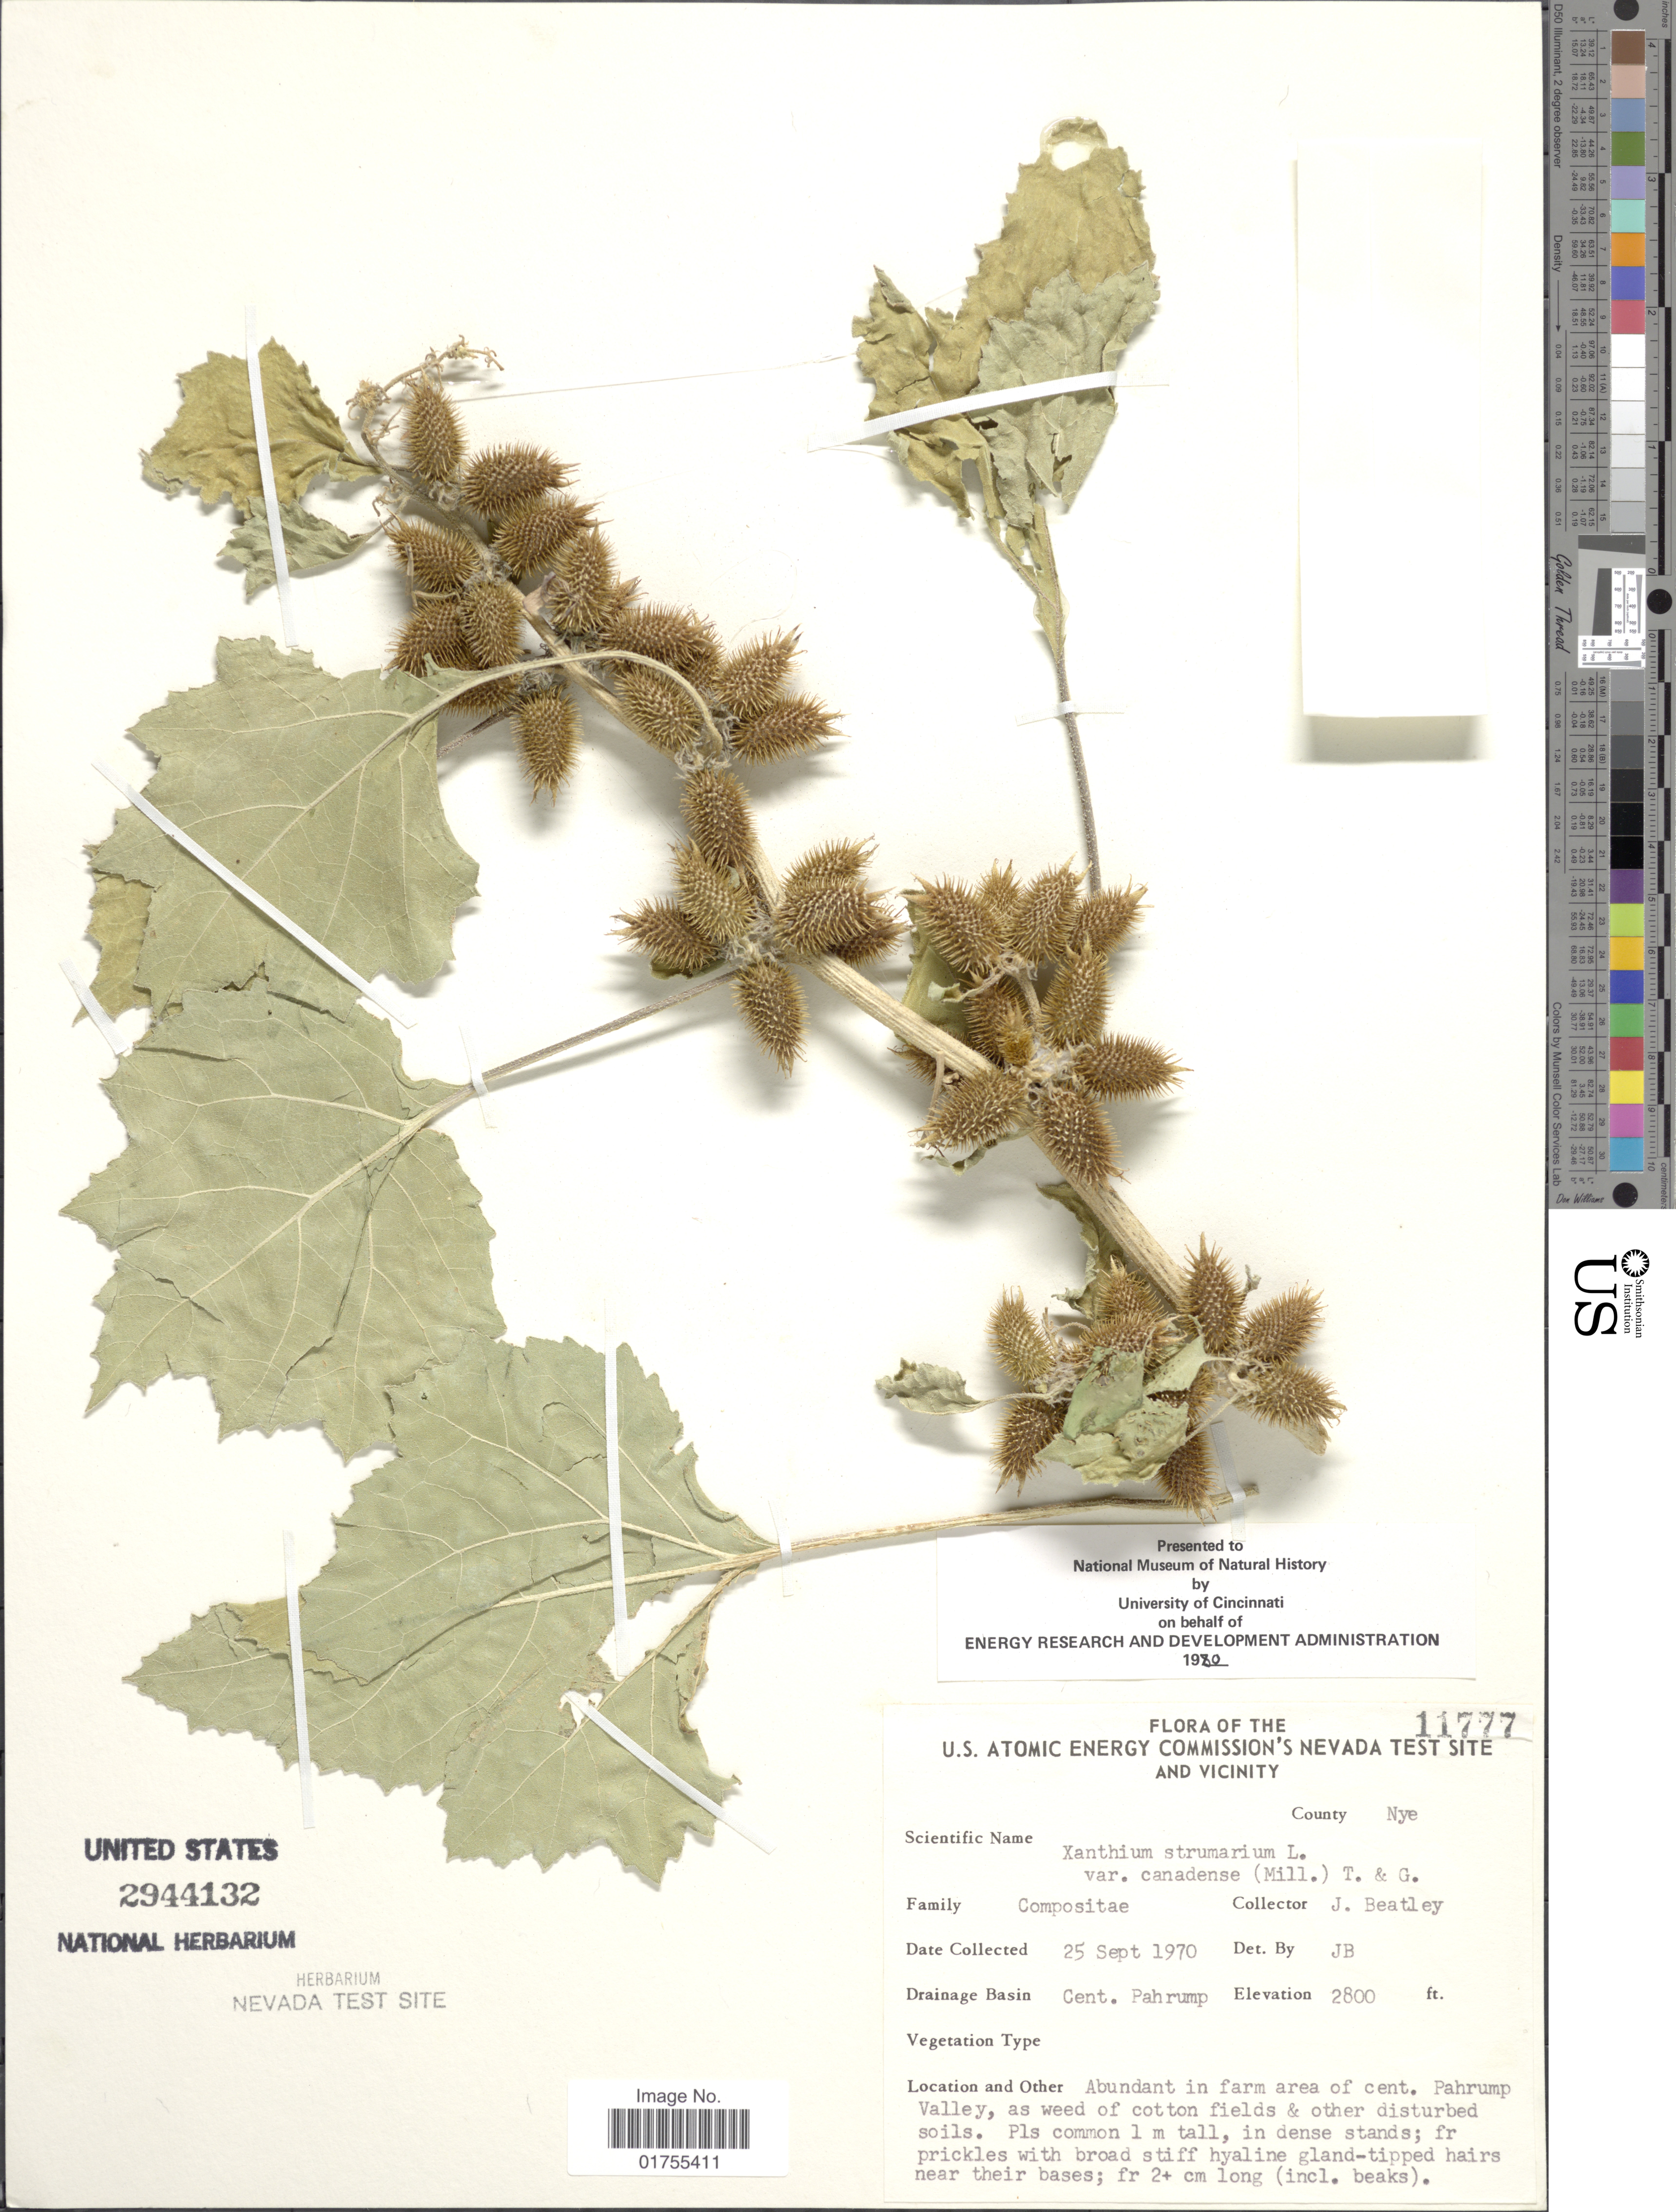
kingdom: Plantae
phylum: Tracheophyta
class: Magnoliopsida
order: Asterales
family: Asteraceae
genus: Xanthium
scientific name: Xanthium strumarium var. glabratum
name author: Mill.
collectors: J. C. Beatley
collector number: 11777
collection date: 1970-09-25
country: United States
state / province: Nevada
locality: U.S. Atomic Energy Commission's Nevada Test Site and Vicinity, County: Nye, Drainage Basin: Cent. Pahrump, Abundant in farm area of cent. Pahrump Valley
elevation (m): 853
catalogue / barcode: US 2944132